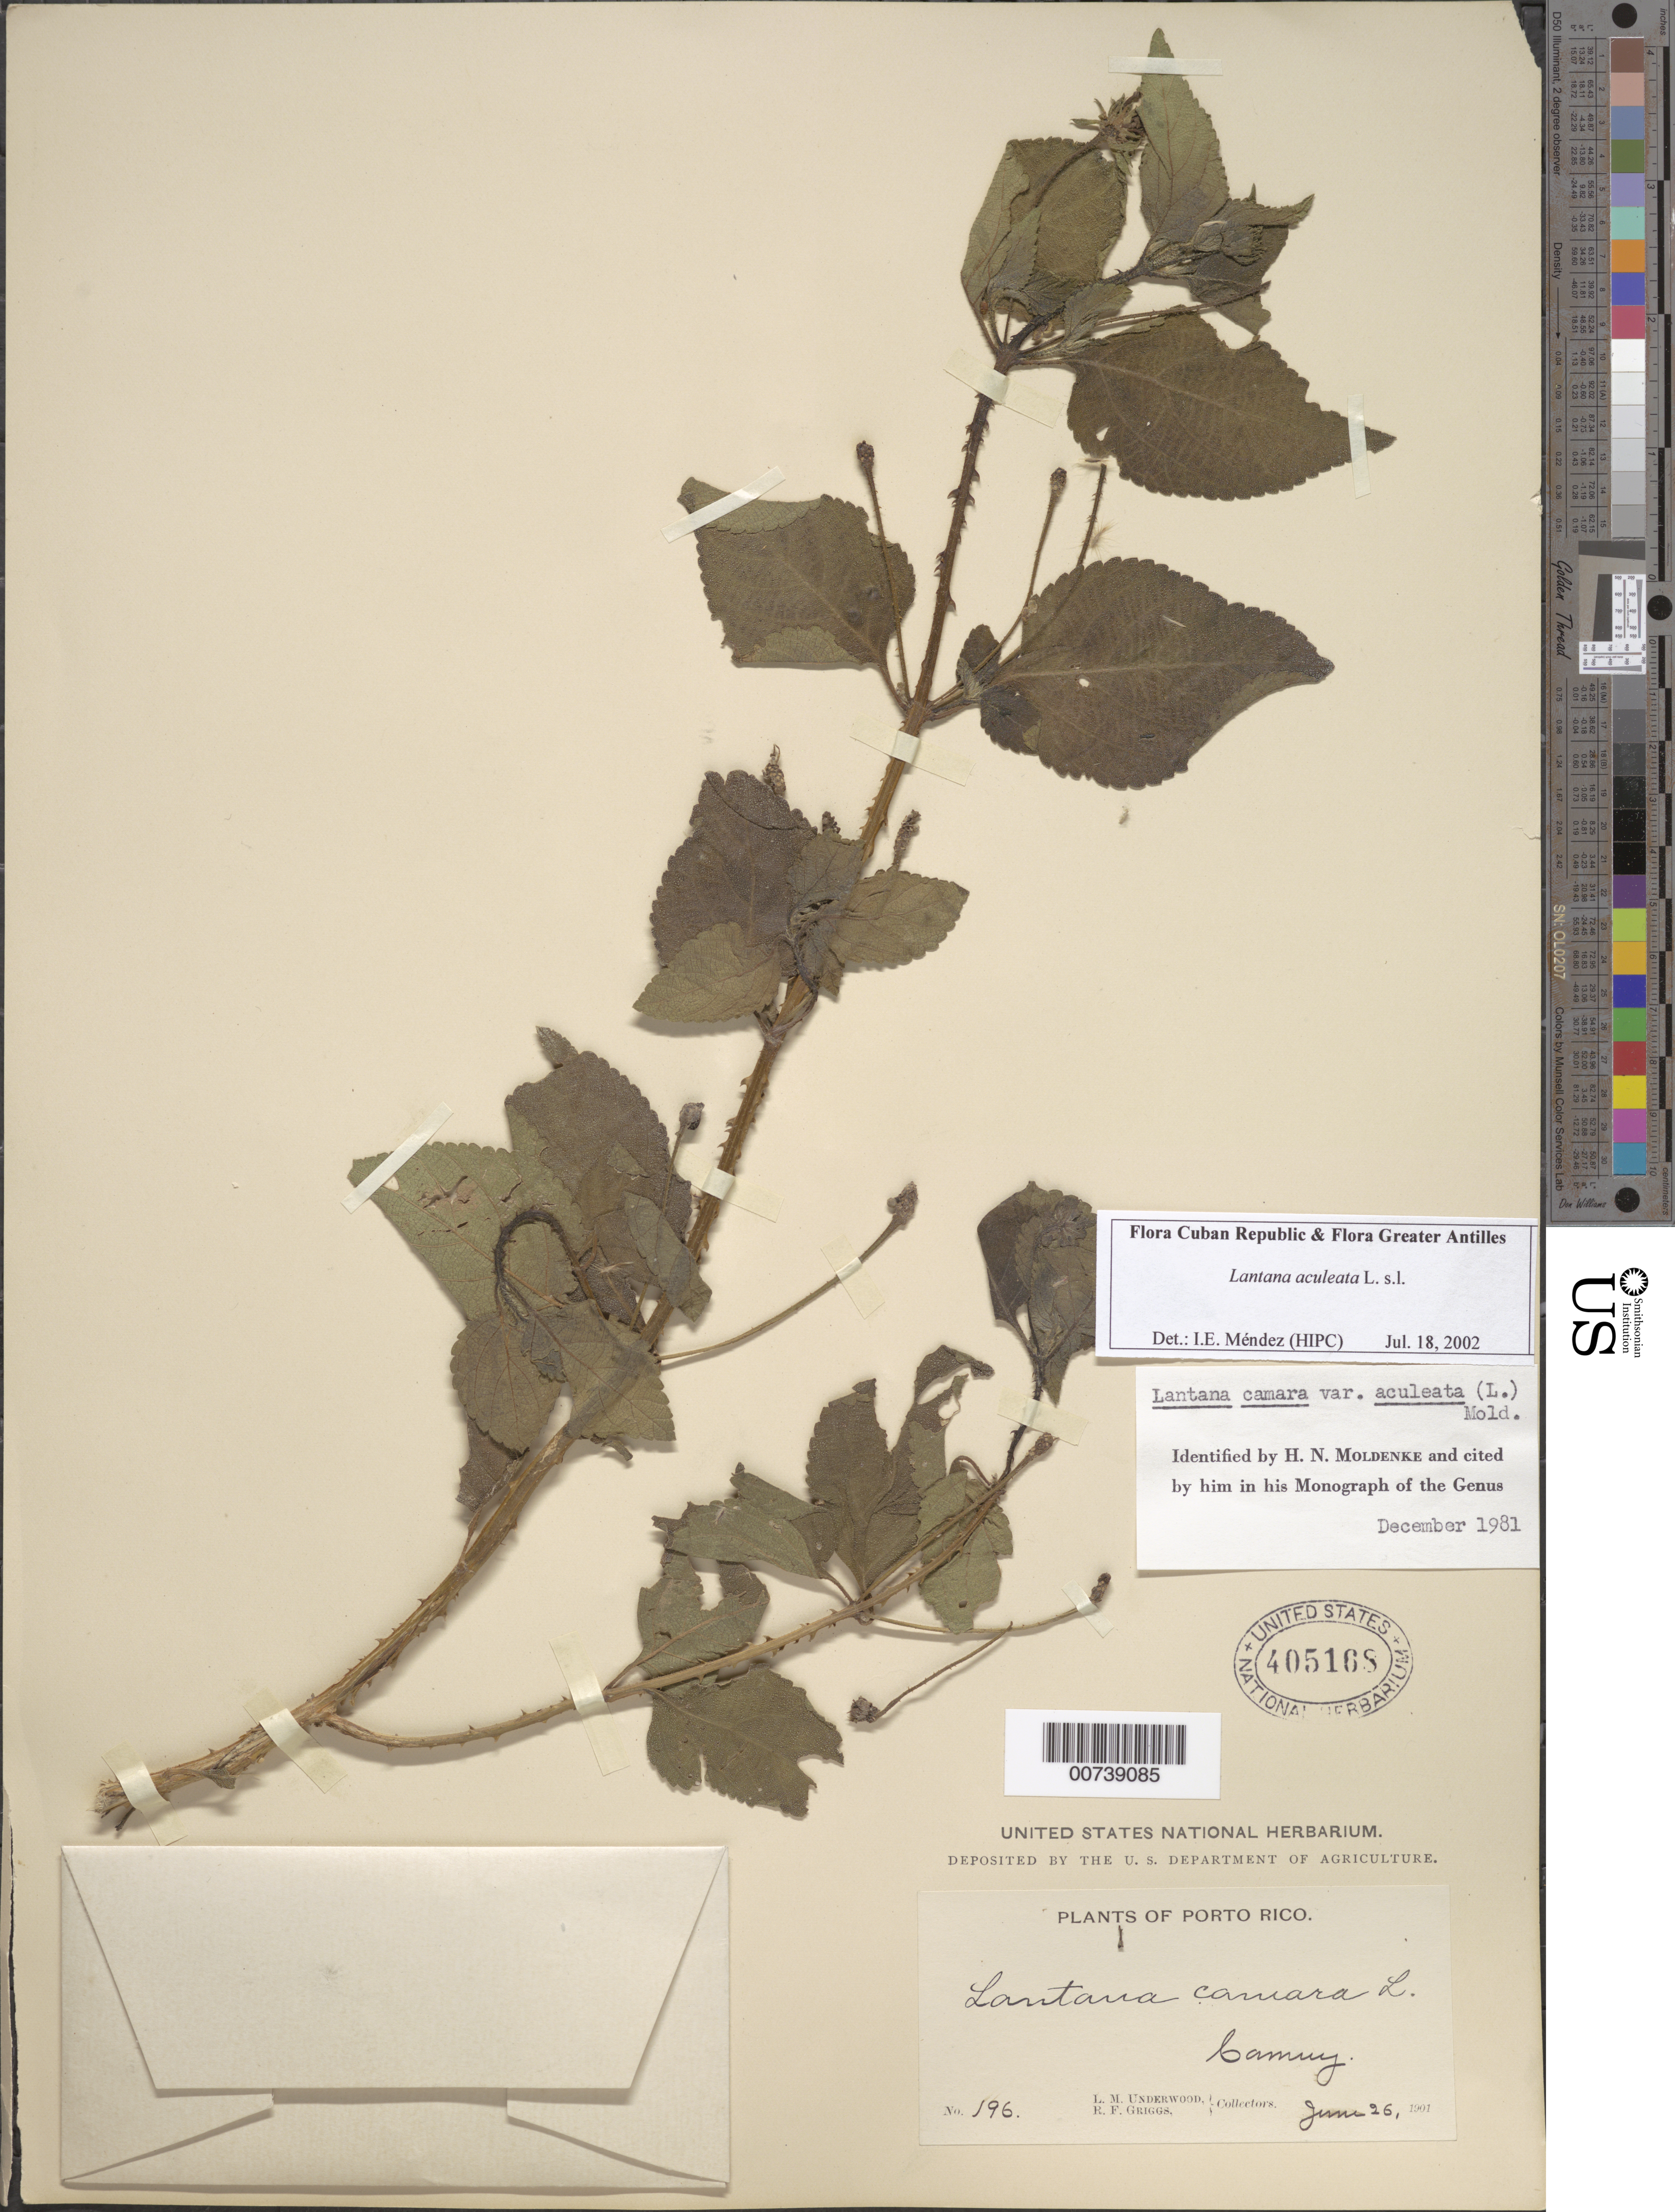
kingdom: Plantae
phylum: Tracheophyta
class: Magnoliopsida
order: Lamiales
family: Verbenaceae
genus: Lantana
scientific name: Lantana x aculeata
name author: L.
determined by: Méndez, Isidro E., (HIPC)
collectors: L. M. Underwood & R. F. Griggs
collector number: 196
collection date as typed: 26 Jun 1901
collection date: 1901-06-26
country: Puerto Rico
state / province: Camuy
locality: Camuy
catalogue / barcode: US 405168